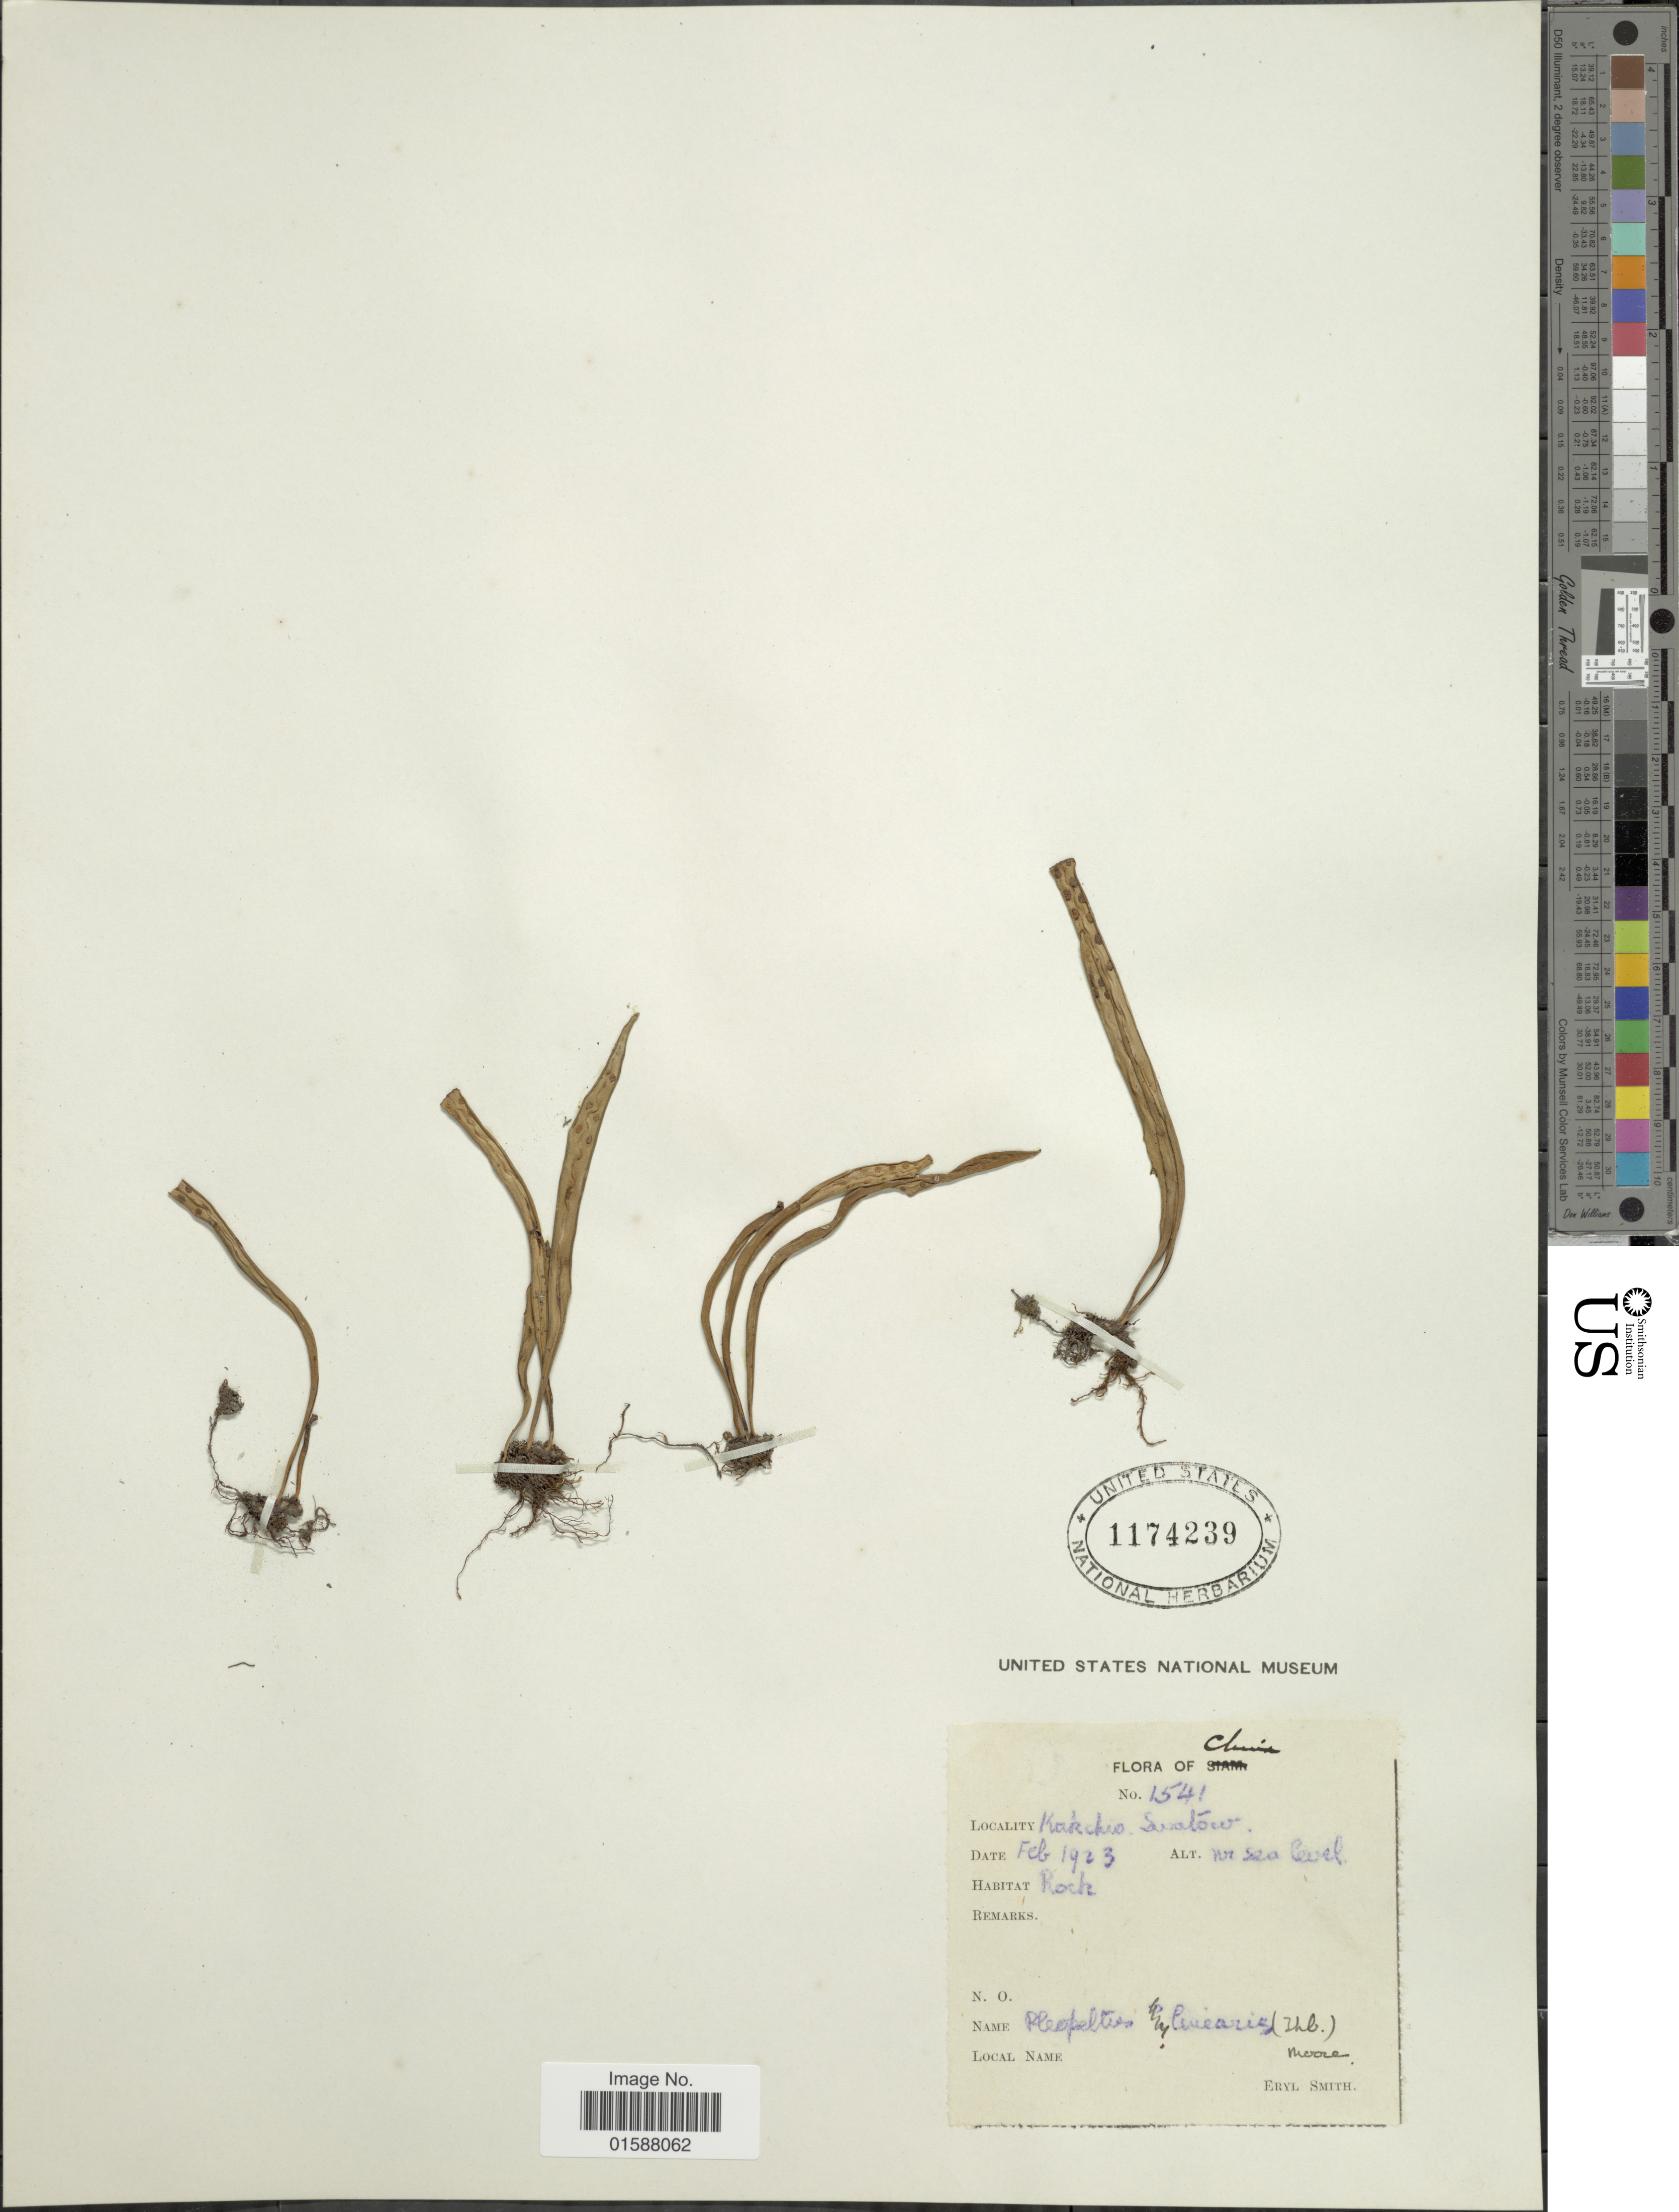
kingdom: Plantae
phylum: Tracheophyta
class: Polypodiopsida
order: Polypodiales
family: Polypodiaceae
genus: Lepisorus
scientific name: Lepisorus thunbergianus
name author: (Kaulf.) Ching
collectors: C. E. Smith Jr.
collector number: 1541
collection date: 1923-02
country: China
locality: Kakckio, Swatow, Rock.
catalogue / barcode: US 1174239